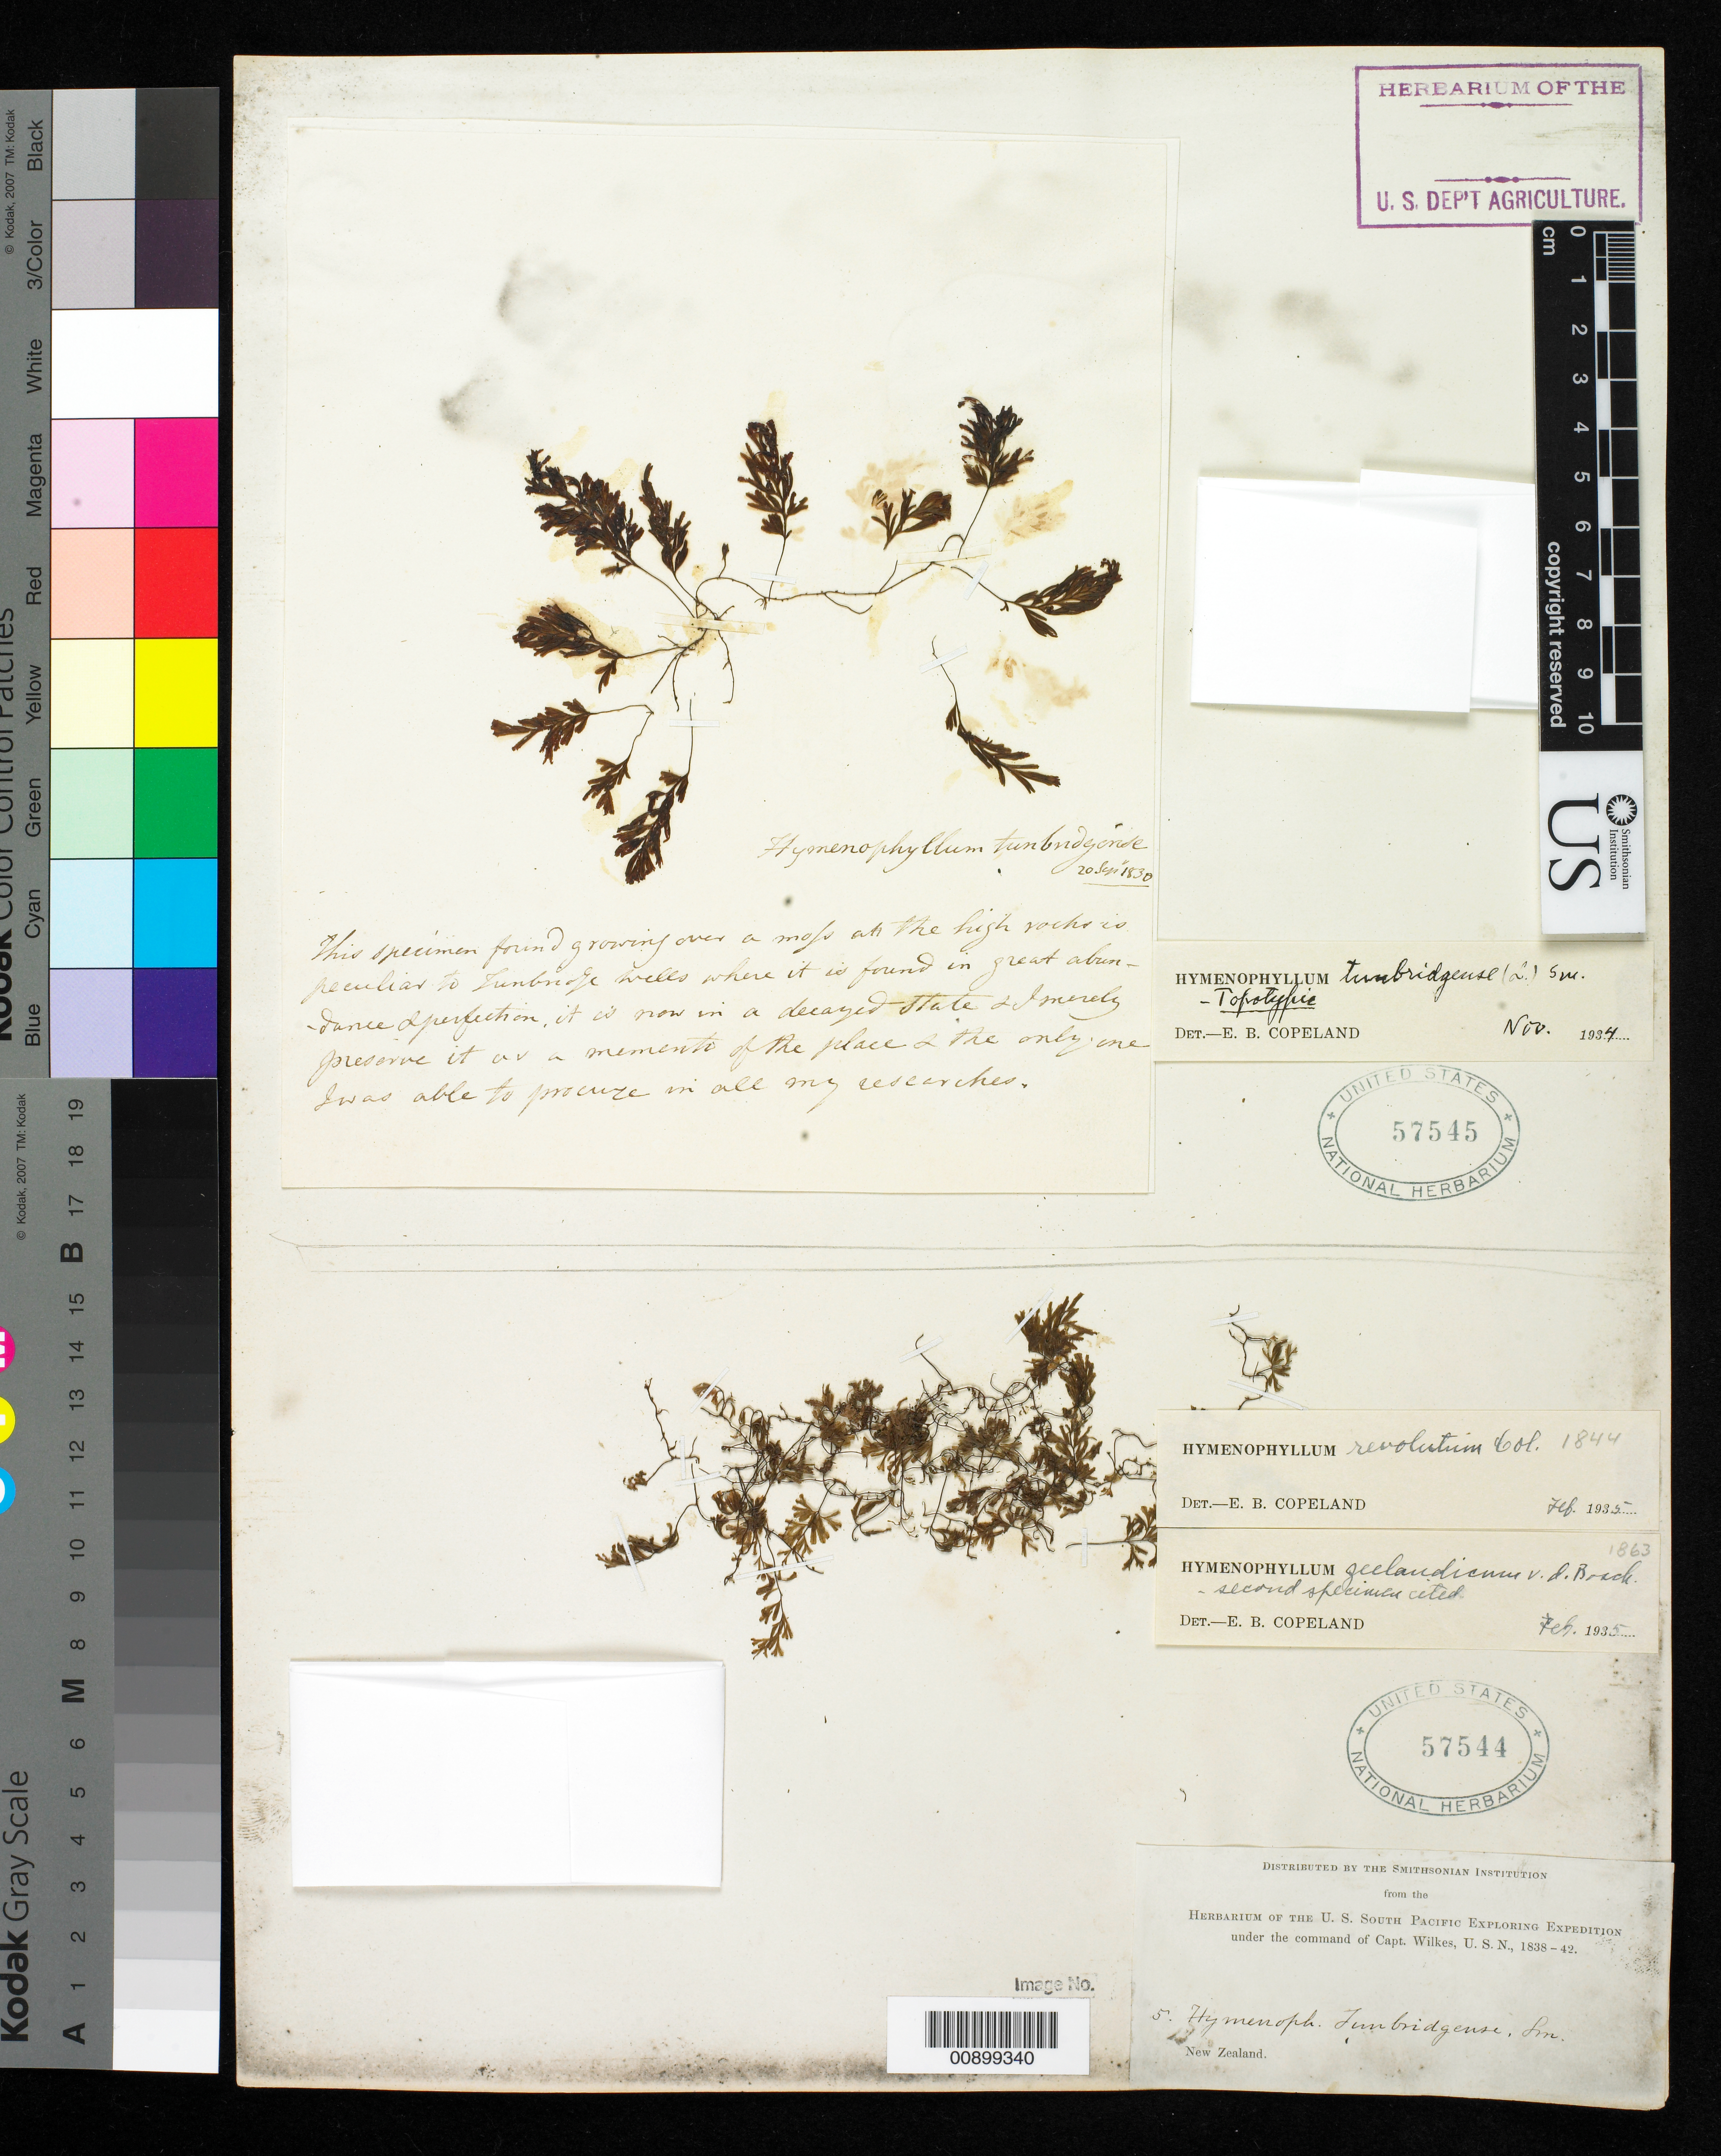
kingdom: Plantae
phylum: Tracheophyta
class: Polypodiopsida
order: Hymenophyllales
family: Hymenophyllaceae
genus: Hymenophyllum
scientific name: Hymenophyllum tunbrigense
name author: (L.) Small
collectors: Wilkes Explor. Exped.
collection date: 1838/1842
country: New Zealand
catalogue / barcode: US 57544